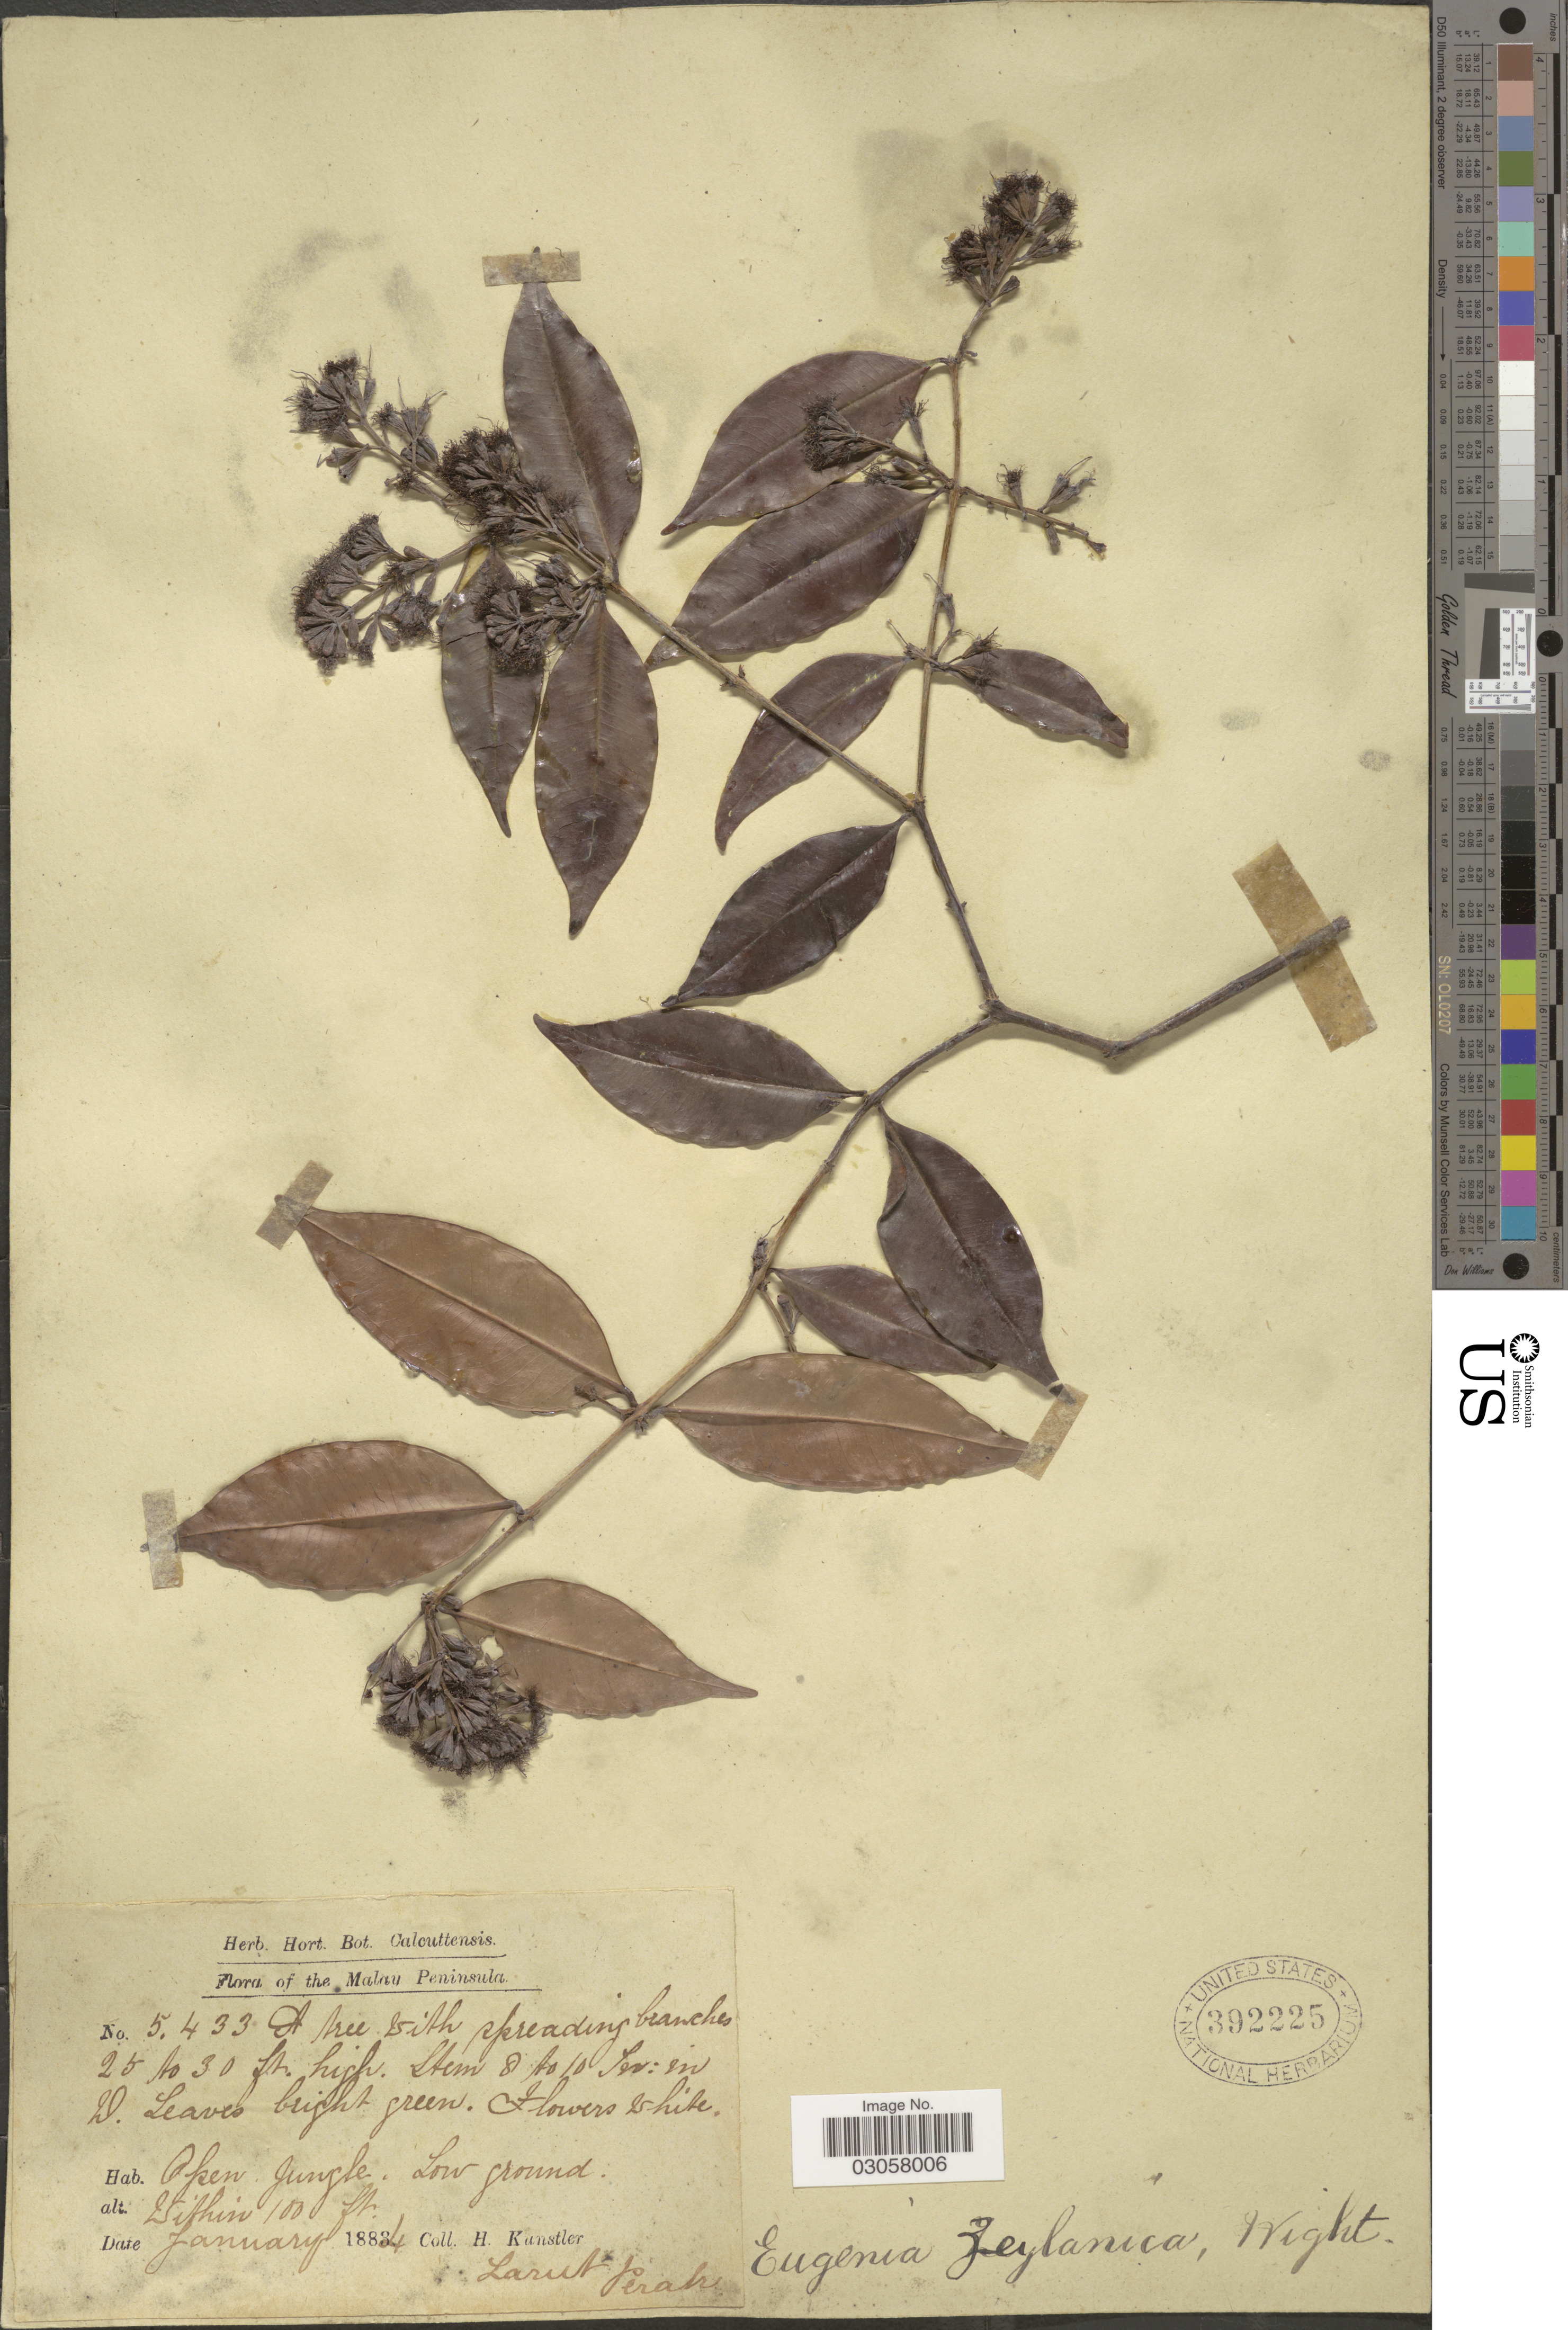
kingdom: Plantae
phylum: Tracheophyta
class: Magnoliopsida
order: Myrtales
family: Myrtaceae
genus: Syzygium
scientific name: Syzygium zeylanicum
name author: (L.) DC.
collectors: H. Kunstler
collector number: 5433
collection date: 1884-01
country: Malaysia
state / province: Perak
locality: Malay Peninsula. Larut.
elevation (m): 30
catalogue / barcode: US 392225